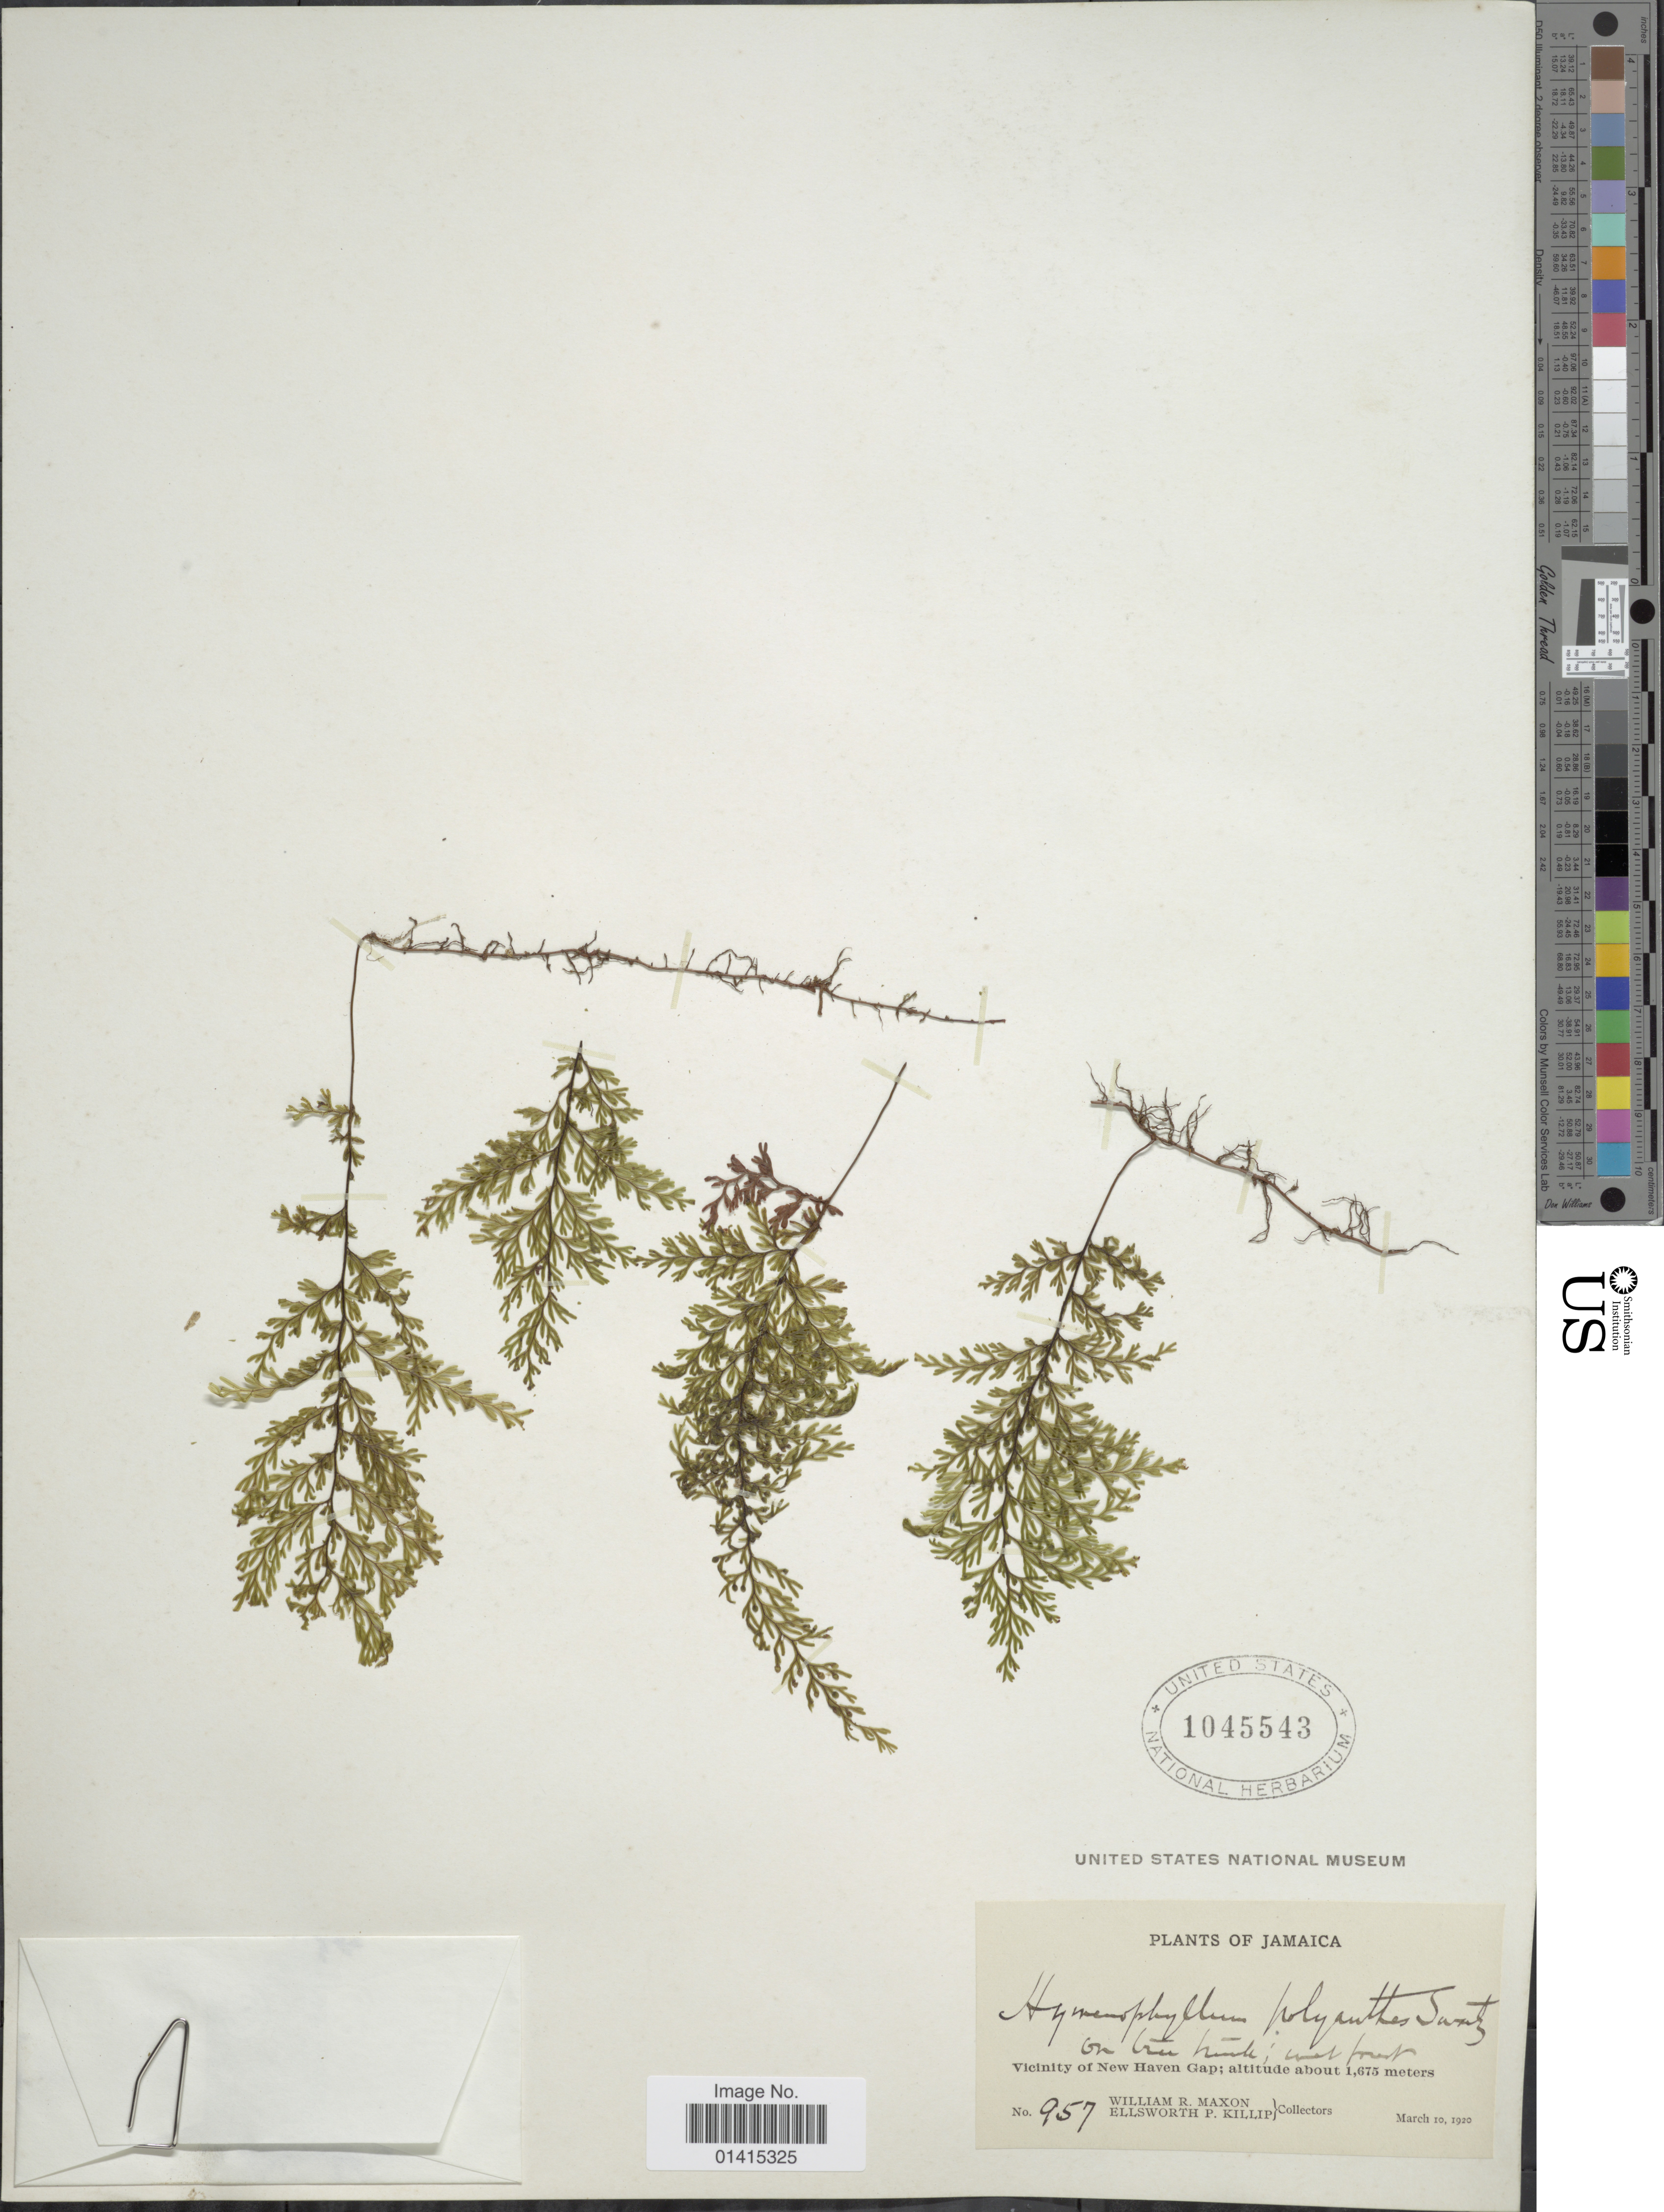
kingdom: Plantae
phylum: Tracheophyta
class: Polypodiopsida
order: Hymenophyllales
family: Hymenophyllaceae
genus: Hymenophyllum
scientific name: Hymenophyllum polyanthos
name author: (Sw.) Sw.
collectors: W. R. Maxon & E. P. Killip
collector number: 957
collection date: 1920-03-10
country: Jamaica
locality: Vicinity of New Haven Gap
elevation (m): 1675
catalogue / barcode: US 1045543